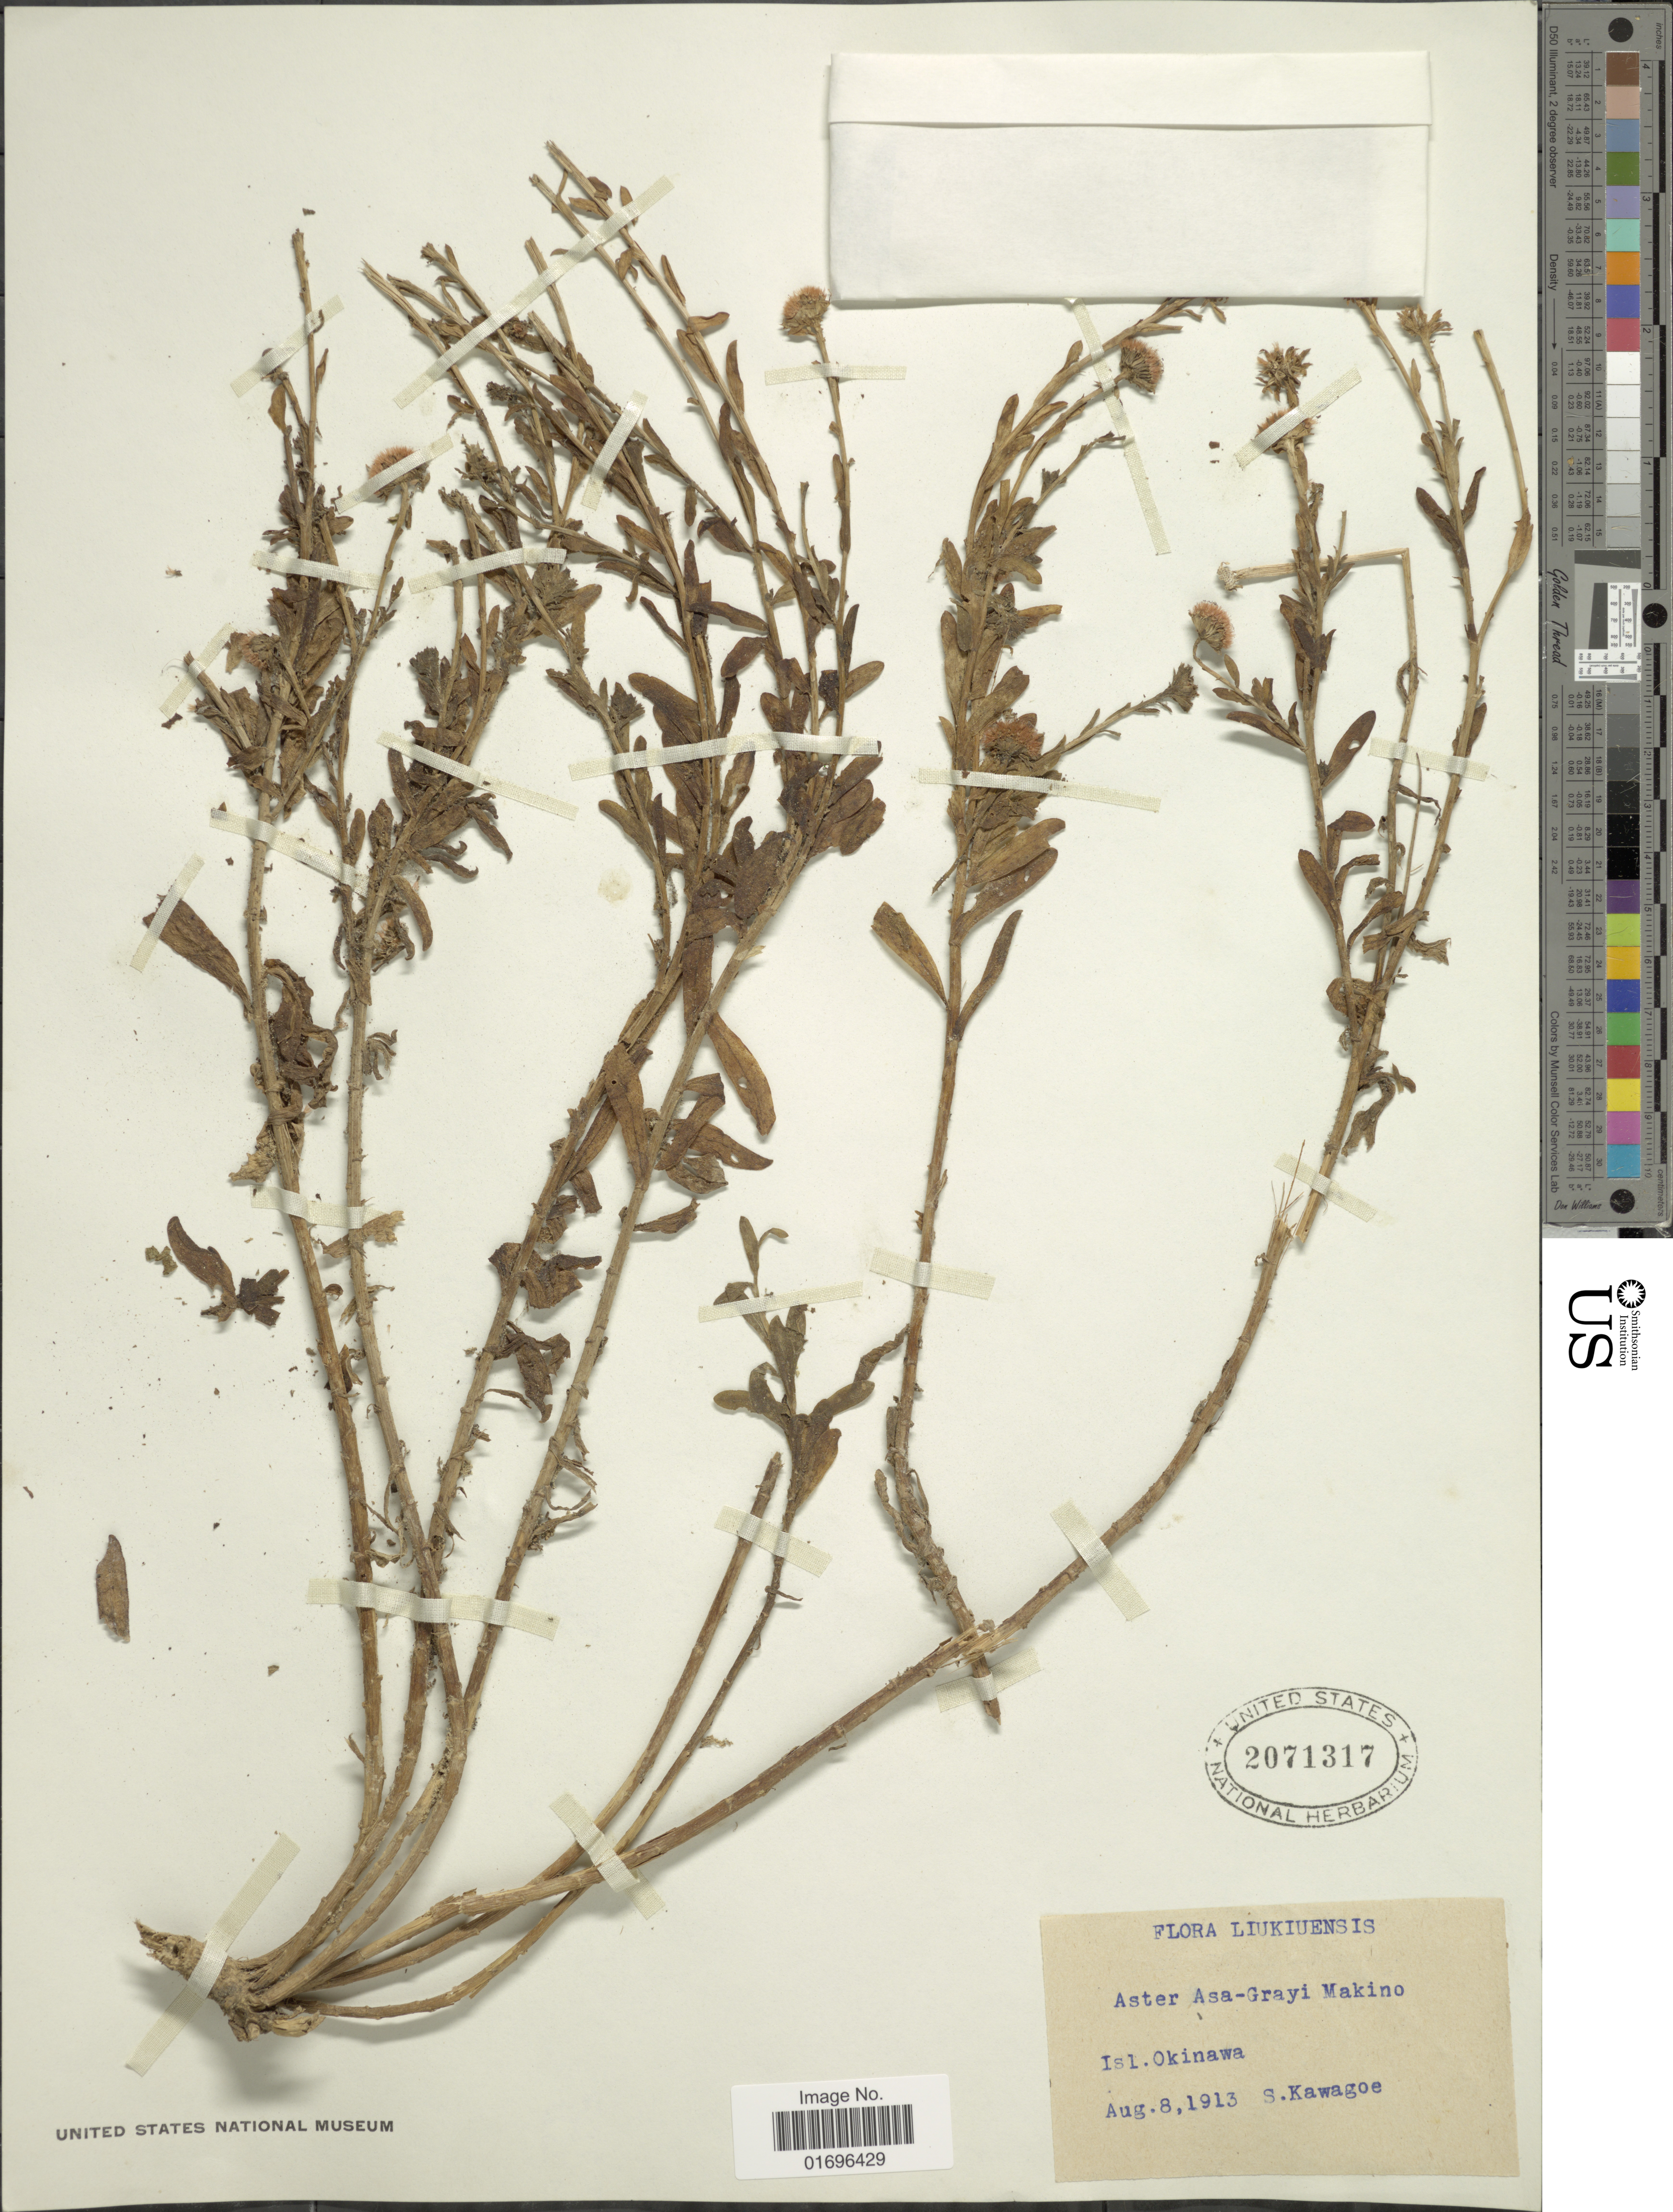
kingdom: Plantae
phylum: Tracheophyta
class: Magnoliopsida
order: Asterales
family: Asteraceae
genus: Aster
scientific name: Aster asagrayi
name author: Makino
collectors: S. Kawagoe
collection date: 1913-08-08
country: Japan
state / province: Okinawa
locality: Liukiuensis. Isl. Okinawa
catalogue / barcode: US 2071317